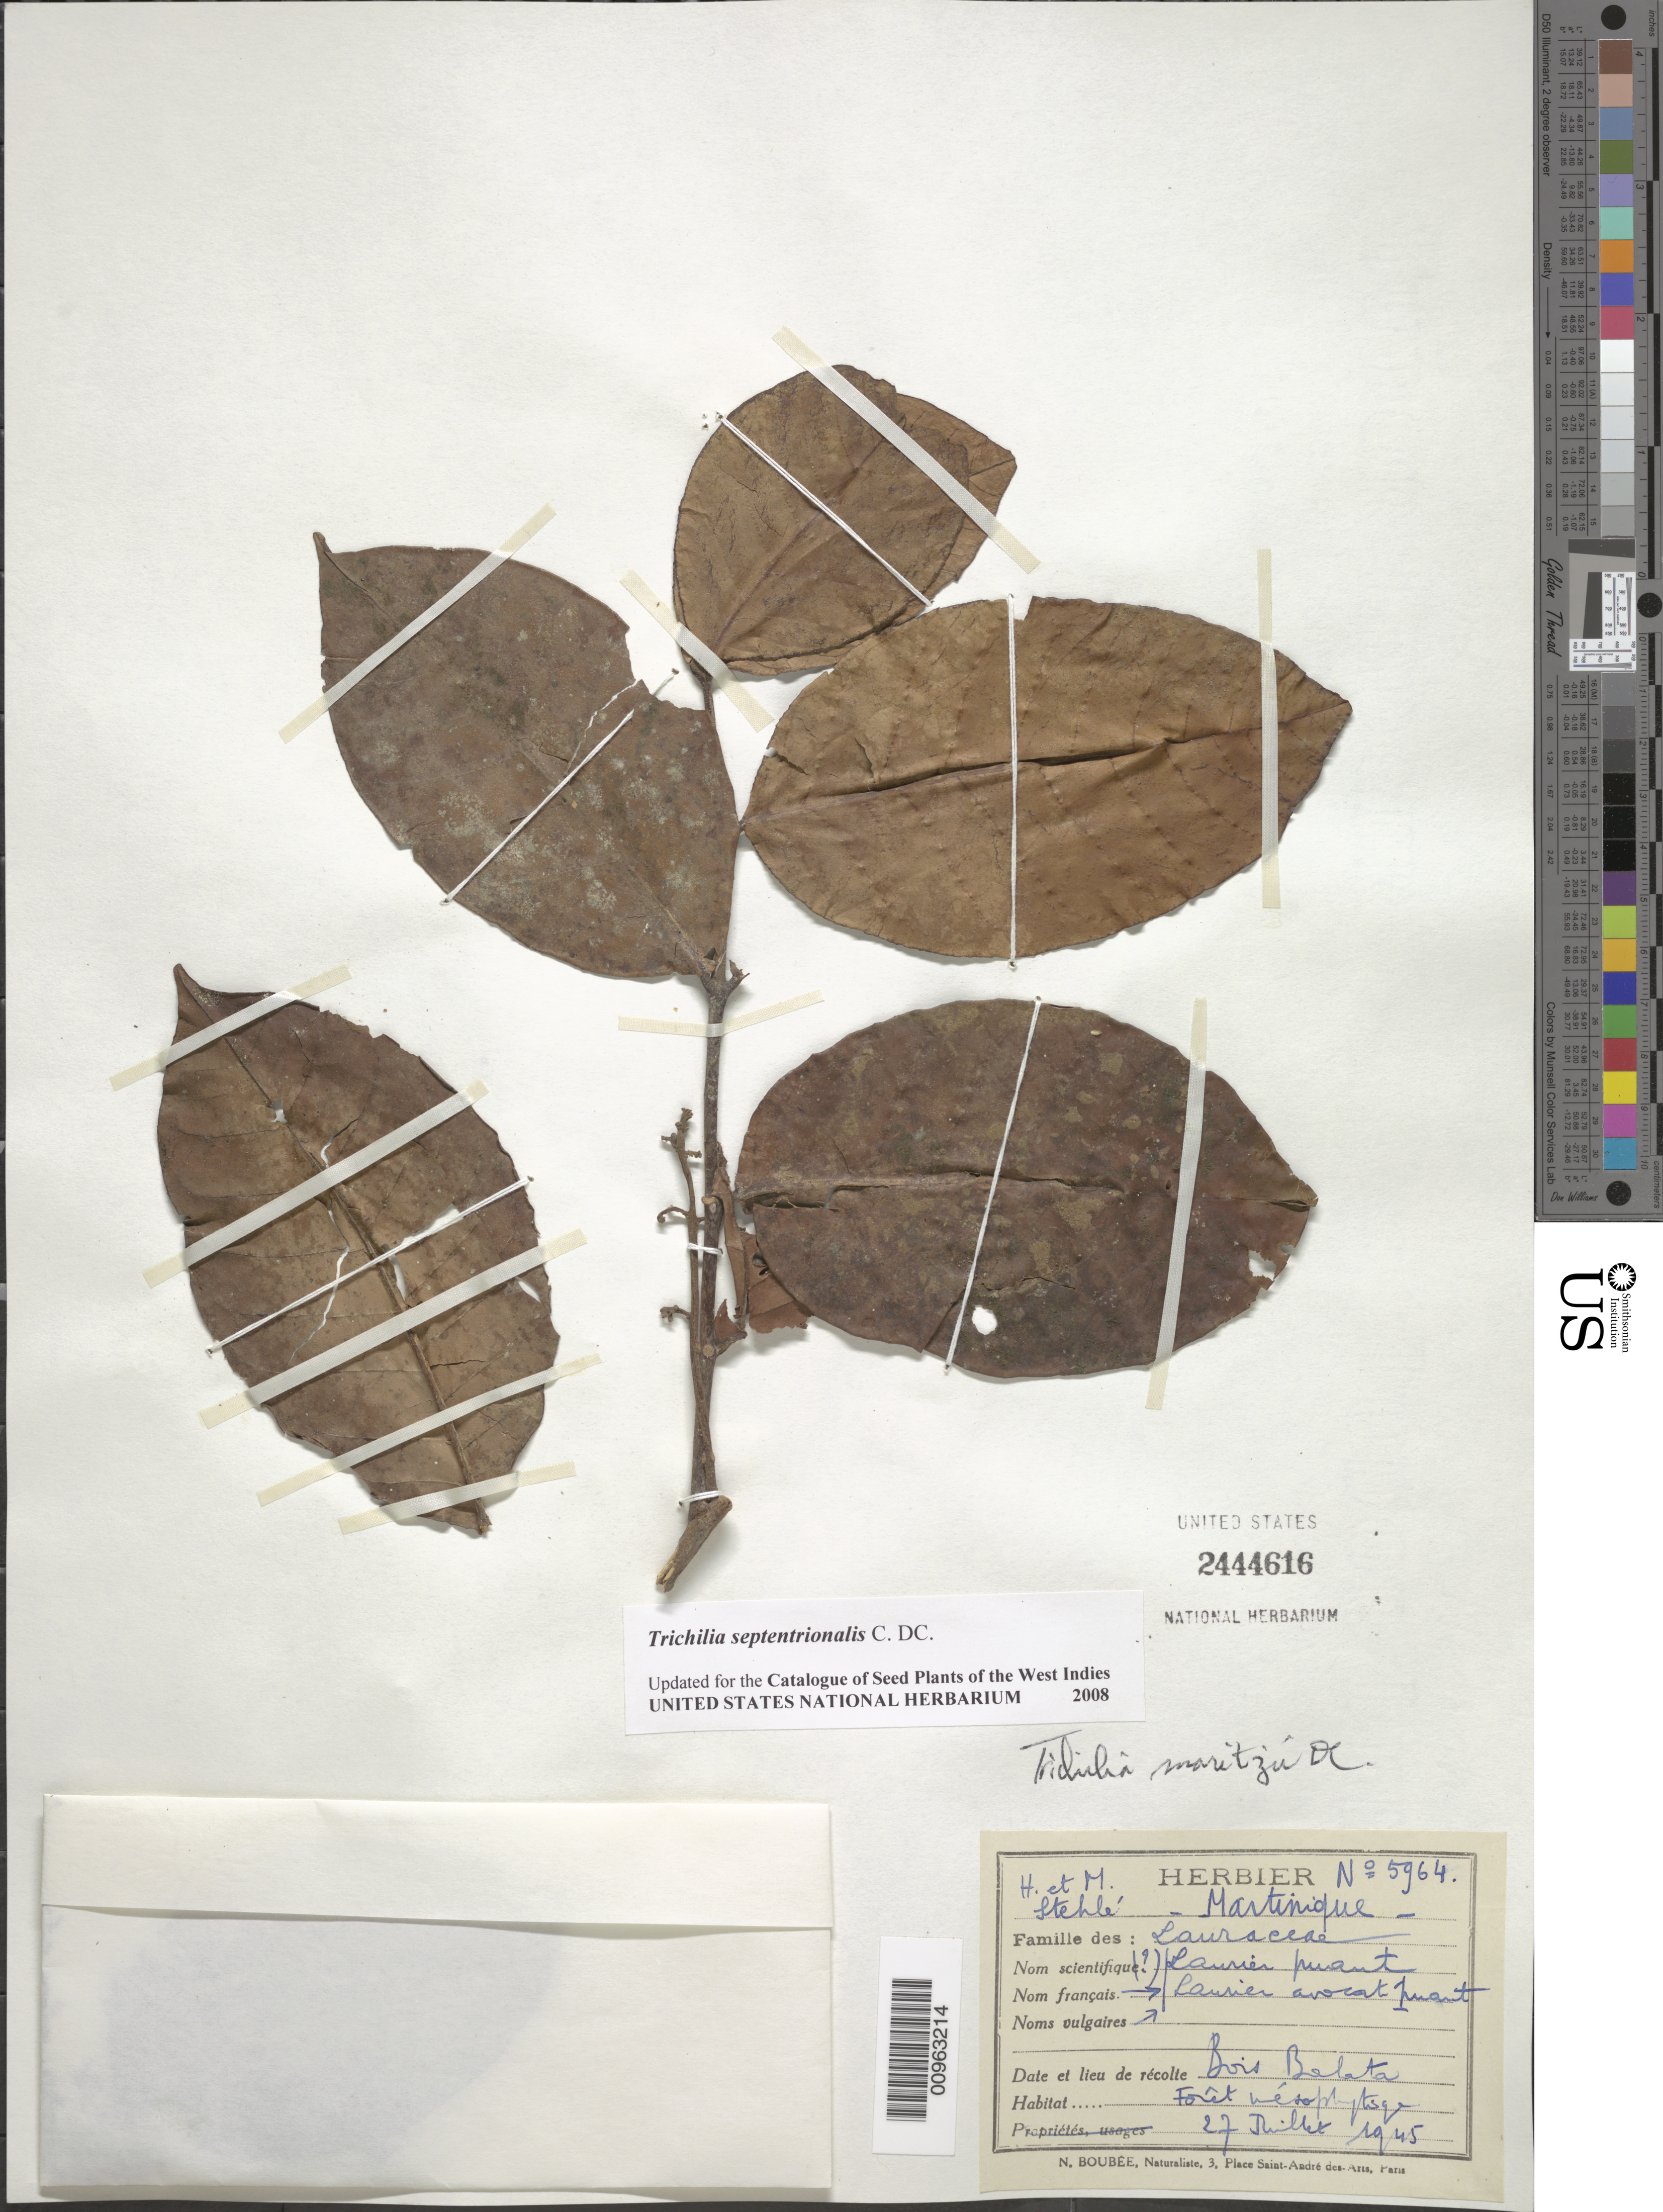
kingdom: Plantae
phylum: Tracheophyta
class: Magnoliopsida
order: Sapindales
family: Meliaceae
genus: Trichilia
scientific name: Trichilia septentrionalis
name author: C. DC.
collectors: H. Stehlé & M. Stehlé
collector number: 5964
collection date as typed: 27 Jul 1945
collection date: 1945-07-27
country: Martinique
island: Martinique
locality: Bois Balata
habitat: Fôret mésophytique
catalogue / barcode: US 2444616